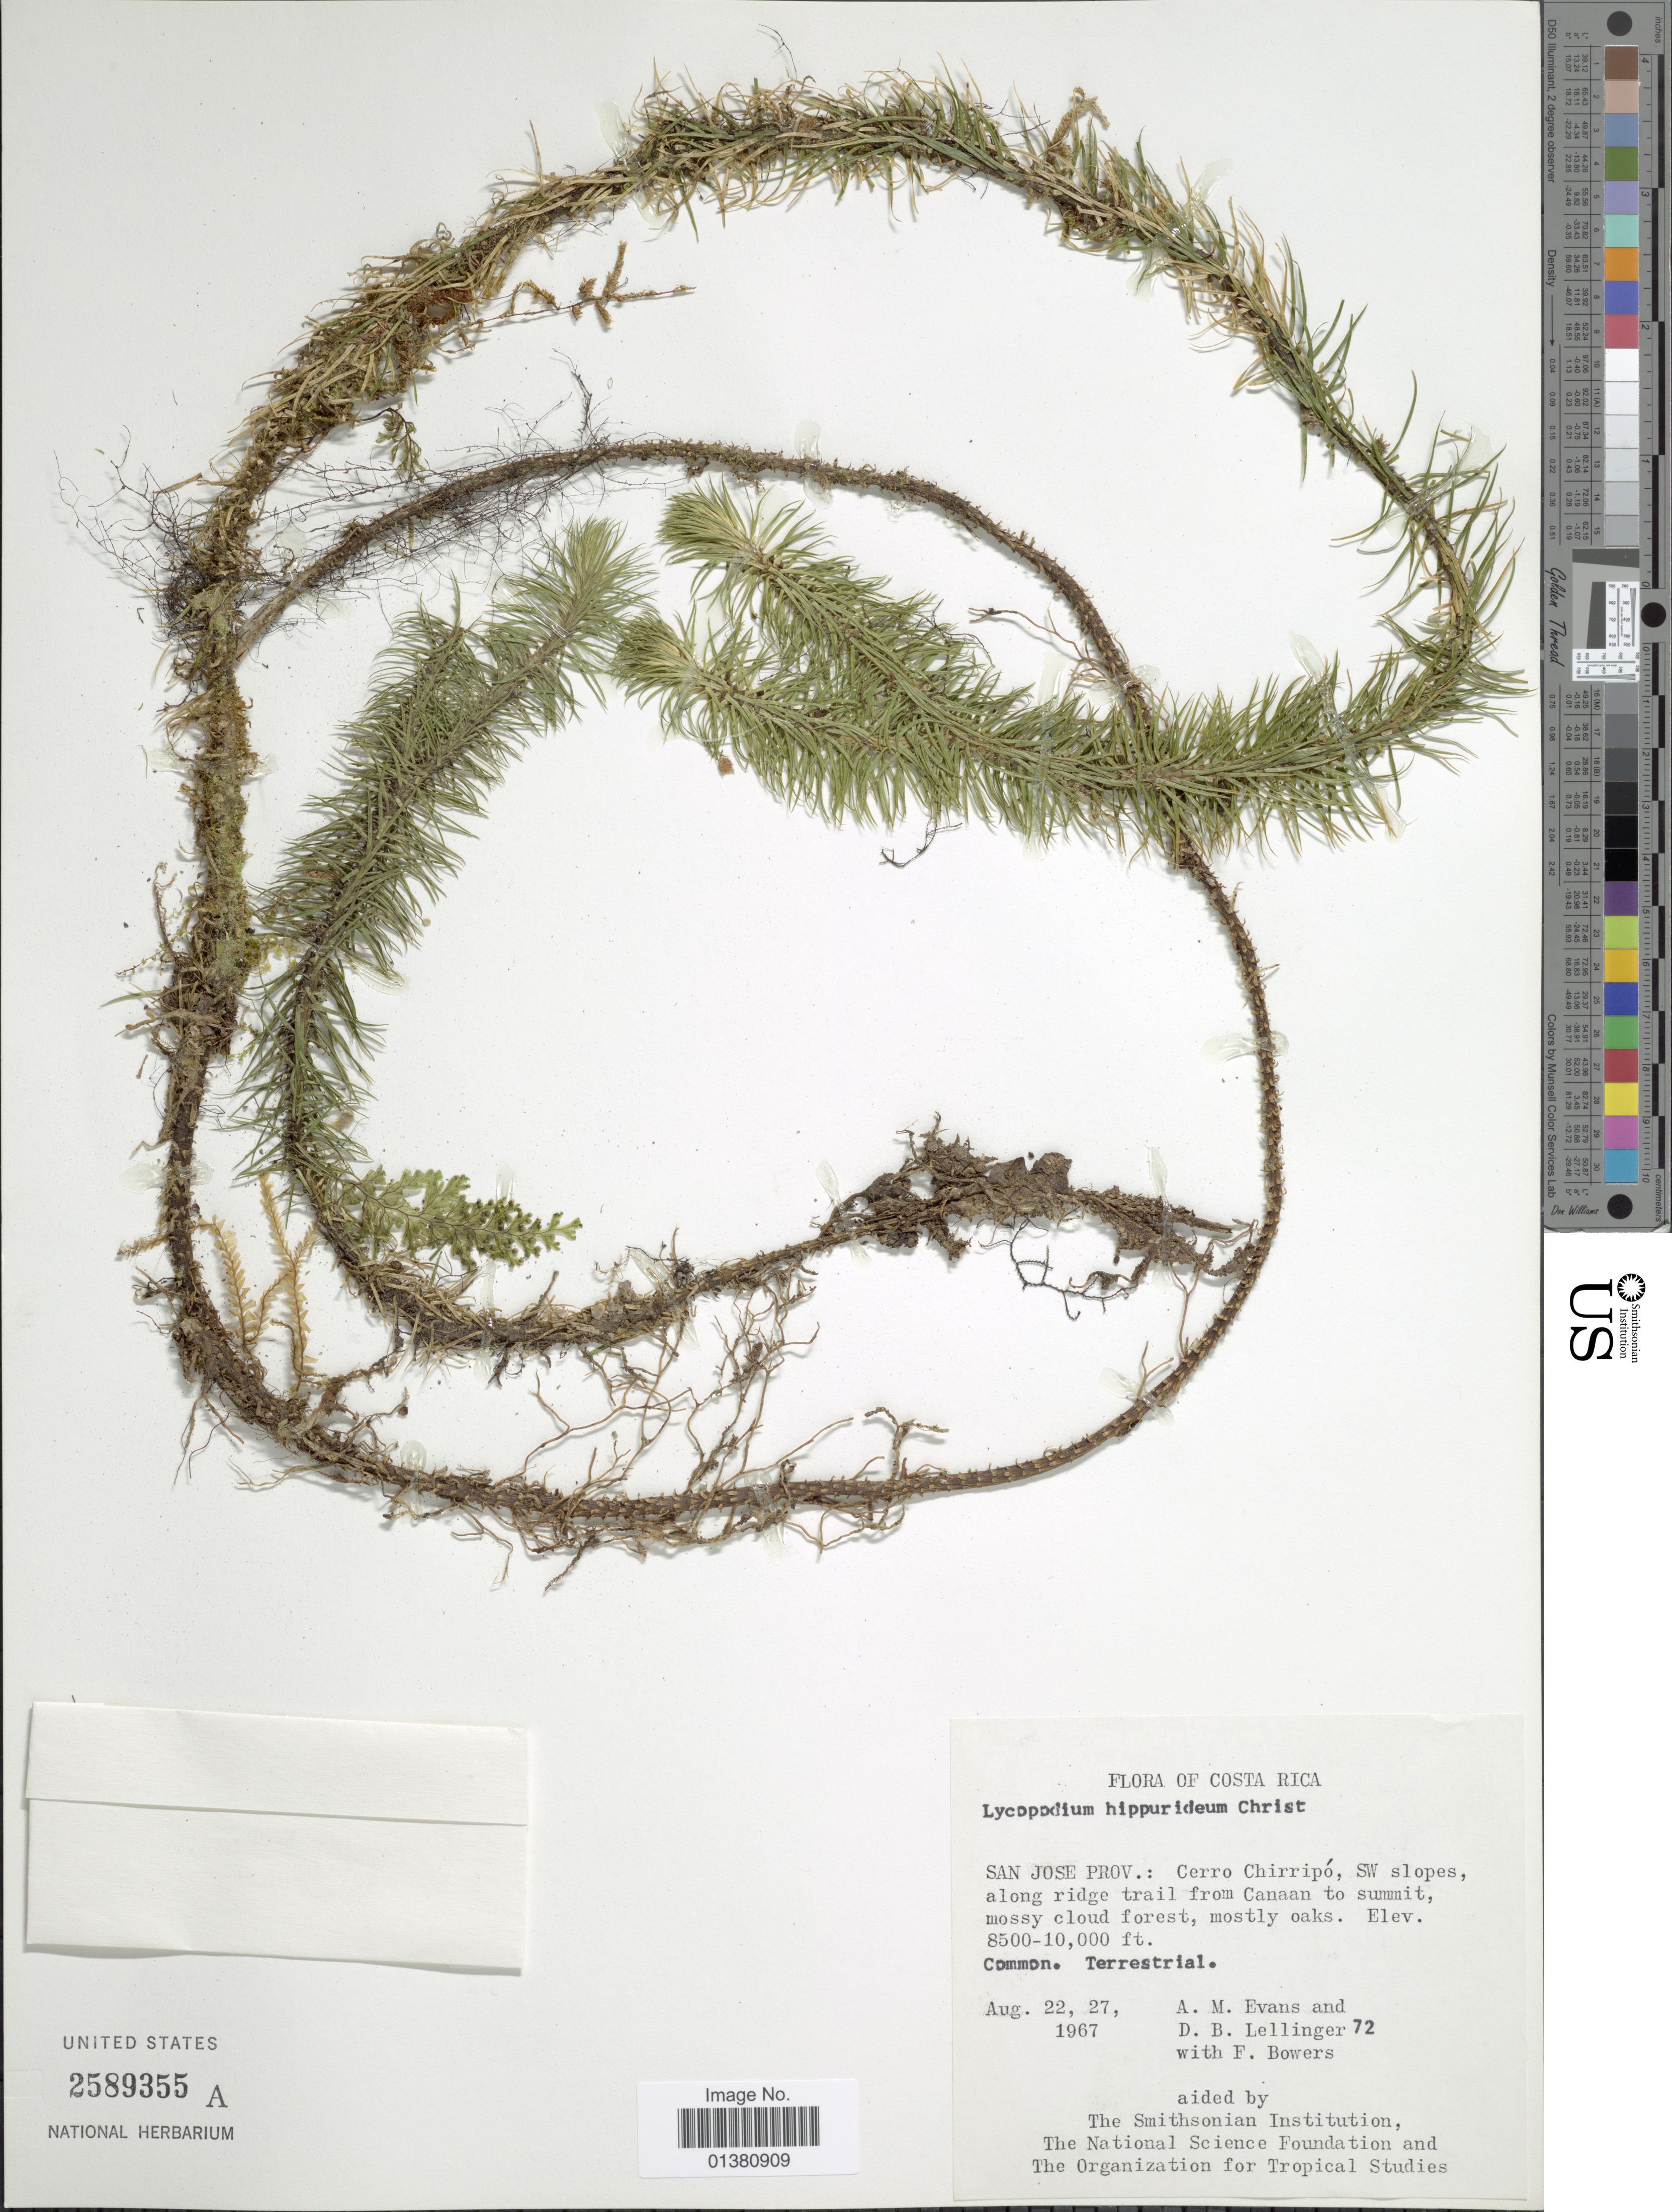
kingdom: Plantae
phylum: Tracheophyta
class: Lycopodiopsida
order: Lycopodiales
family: Lycopodiaceae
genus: Phlegmariurus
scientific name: Phlegmariurus hippurideus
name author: (Christ) B. Øllg.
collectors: A. M. Evans, D. B. Lellinger & F. Bowers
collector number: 72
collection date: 1967-08-22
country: Costa Rica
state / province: San José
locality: San Jose Prov.: Cerro Chirripó,SW slopes, along ridge trail from Canaan to summit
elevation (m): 2591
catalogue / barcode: US 2589355A